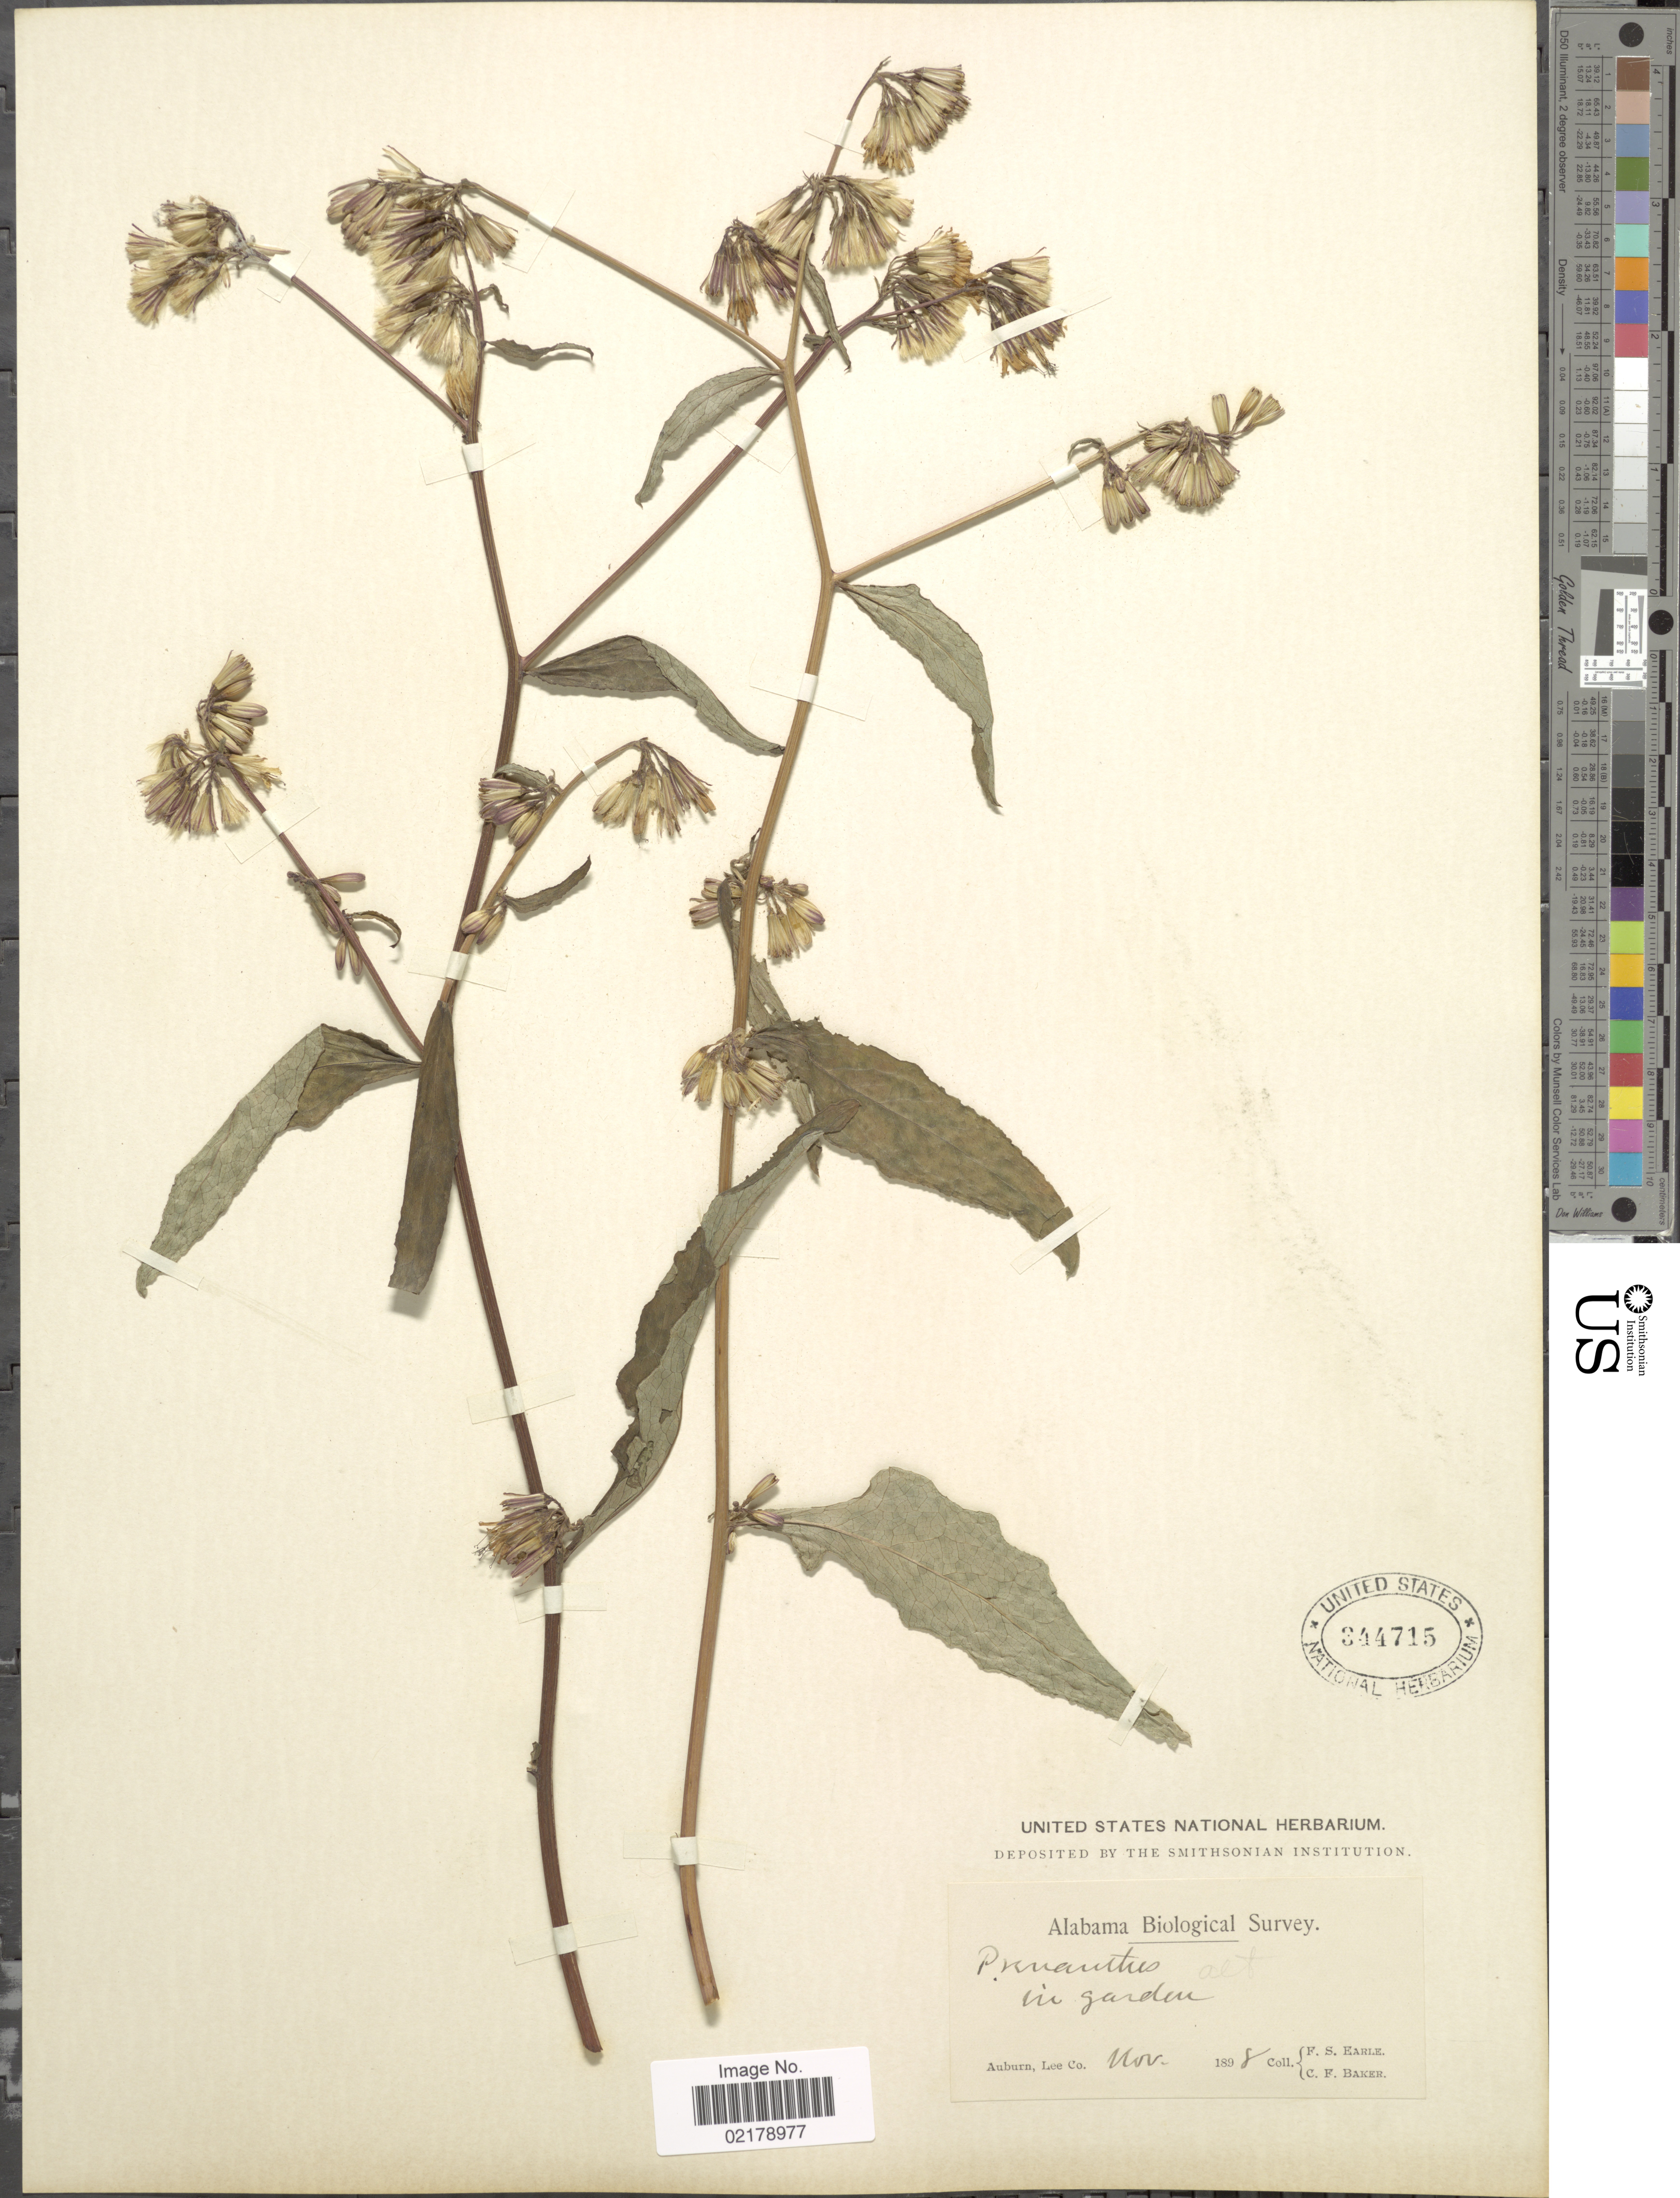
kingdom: Plantae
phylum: Tracheophyta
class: Magnoliopsida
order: Asterales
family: Asteraceae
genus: Nabalus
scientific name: Nabalus altissimus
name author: (L.) Hook.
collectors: F. S. Earle & C. F. Baker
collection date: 1898-11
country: United States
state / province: Alabama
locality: In garden, Auburn, Lee Co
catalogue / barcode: US 344715